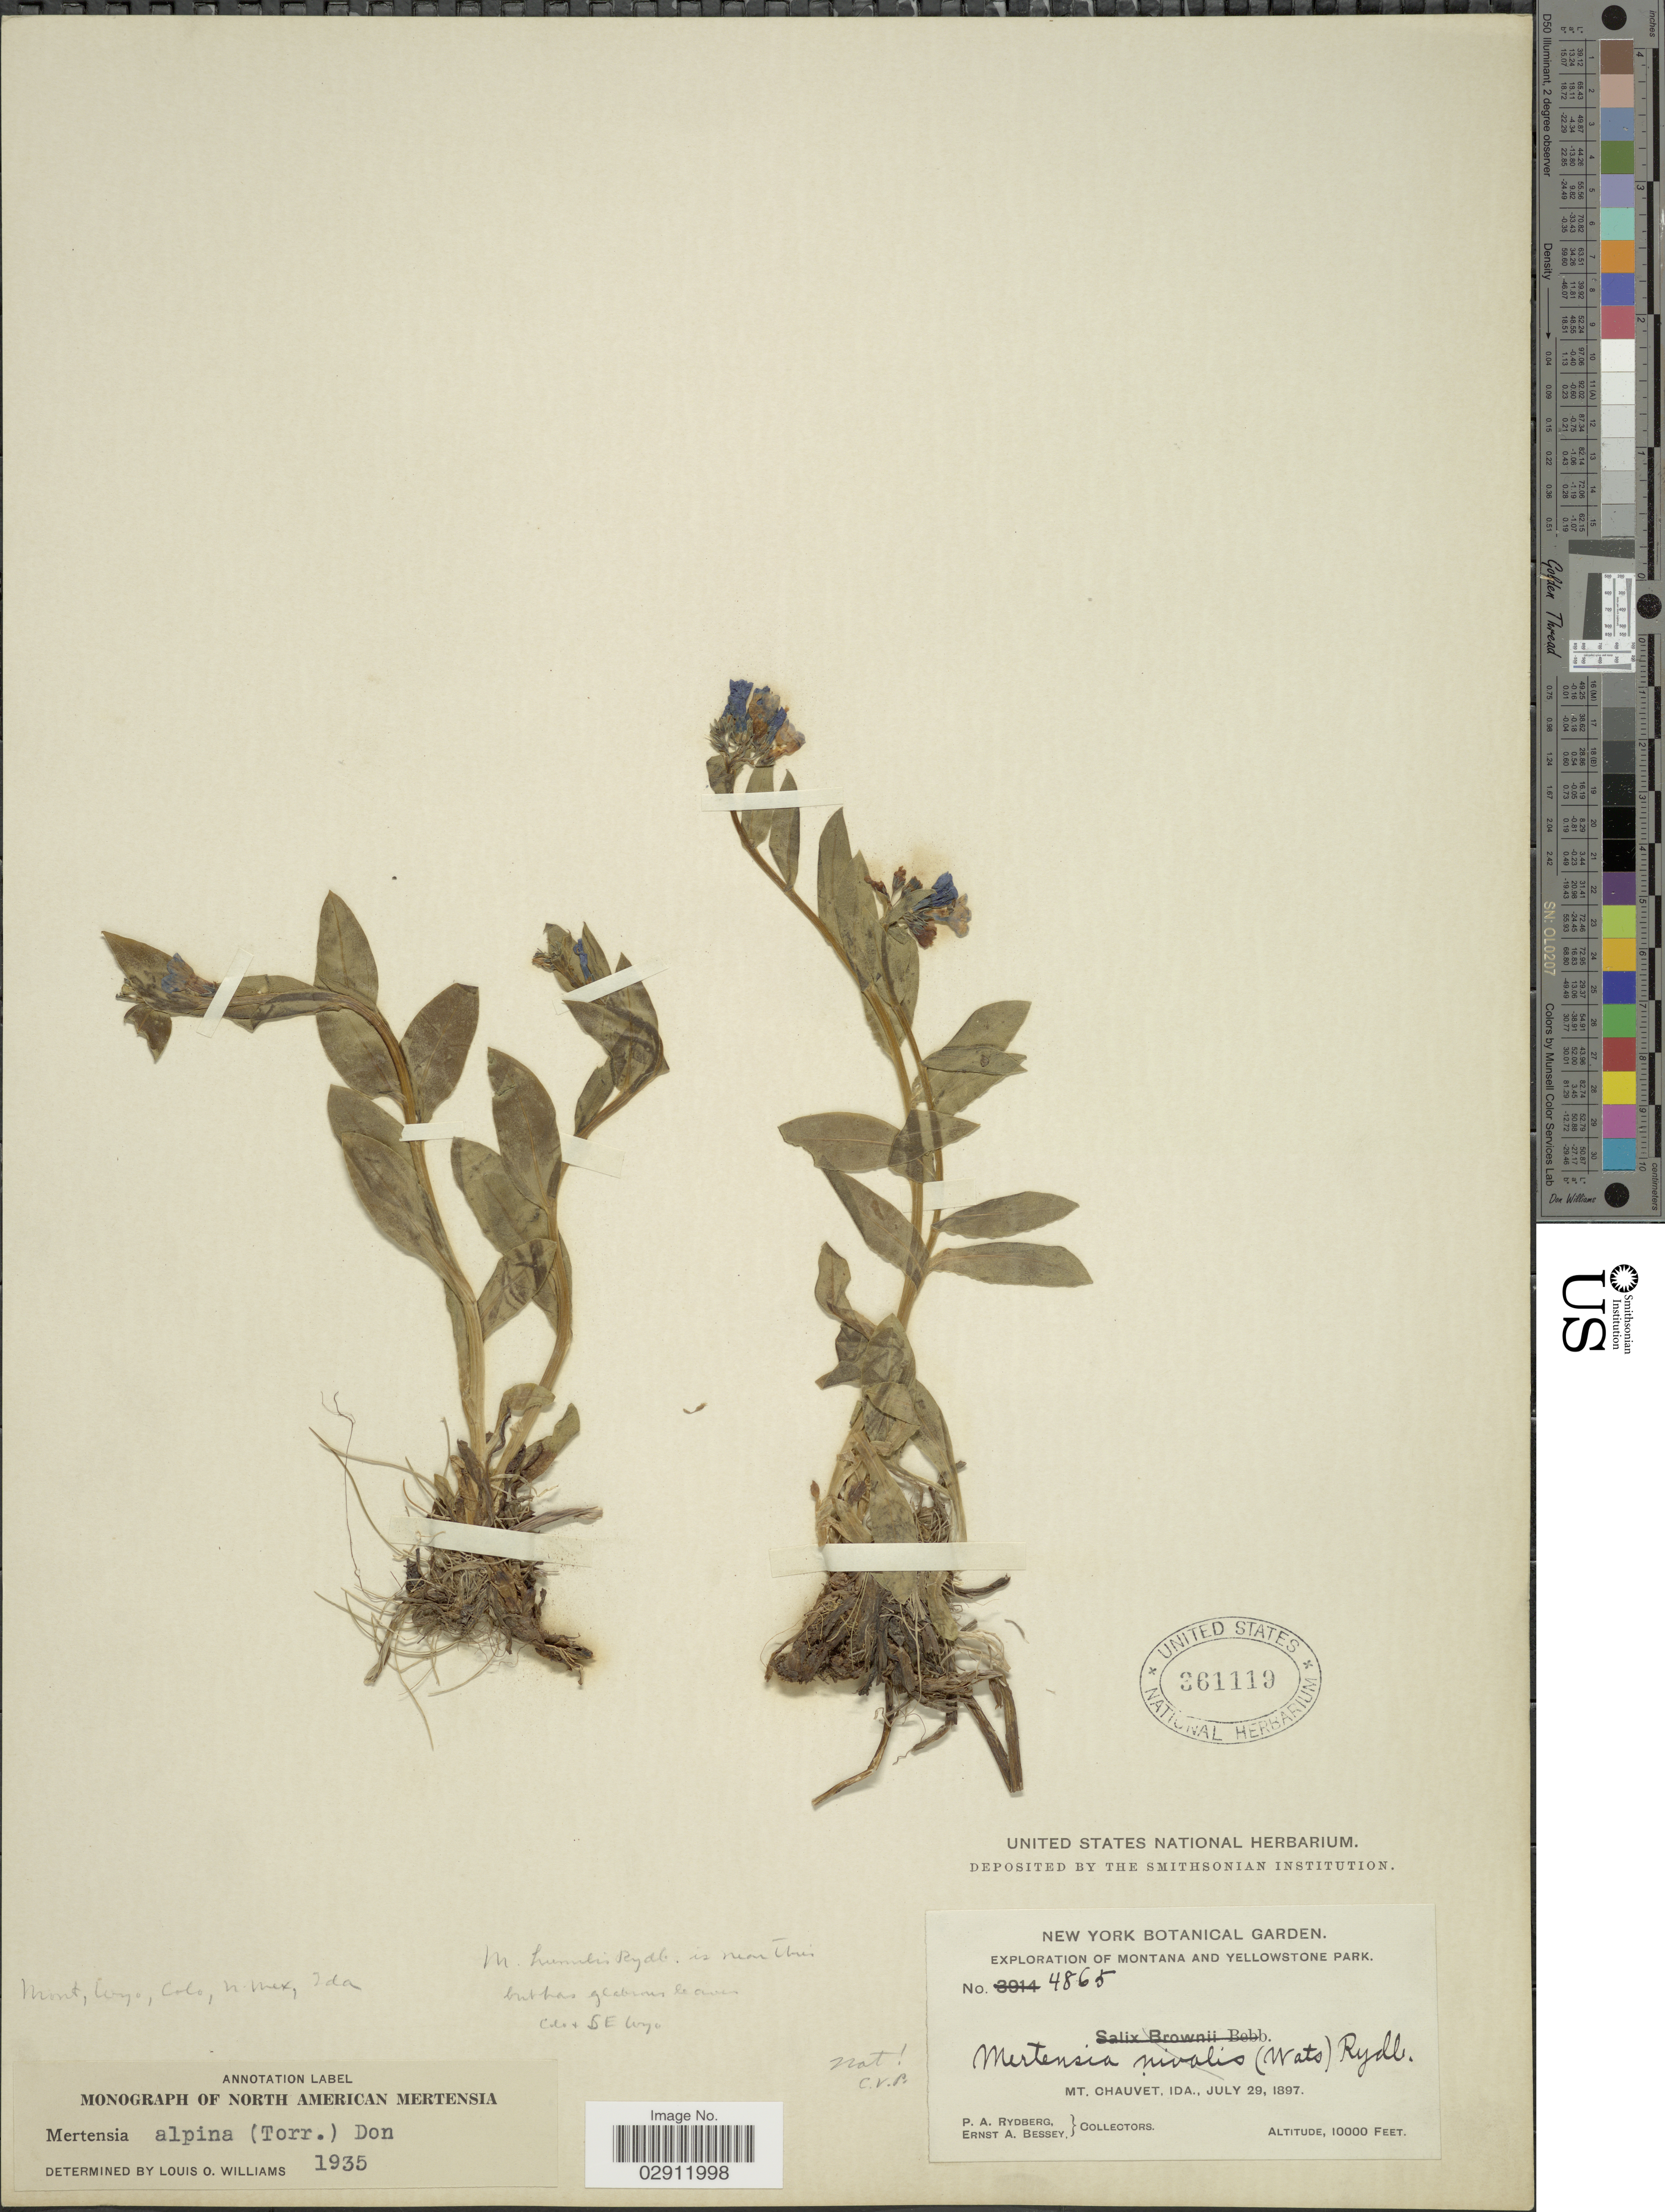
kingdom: Plantae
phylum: Tracheophyta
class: Magnoliopsida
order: Boraginales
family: Boraginaceae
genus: Mertensia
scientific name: Mertensia alpina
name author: (Torr.) G. Don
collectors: P. A. Rydberg & E. A. Bessey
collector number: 4865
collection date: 1897-07-29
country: United States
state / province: Idaho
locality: Mt. Chauvet, IDA.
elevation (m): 3048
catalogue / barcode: US 361119